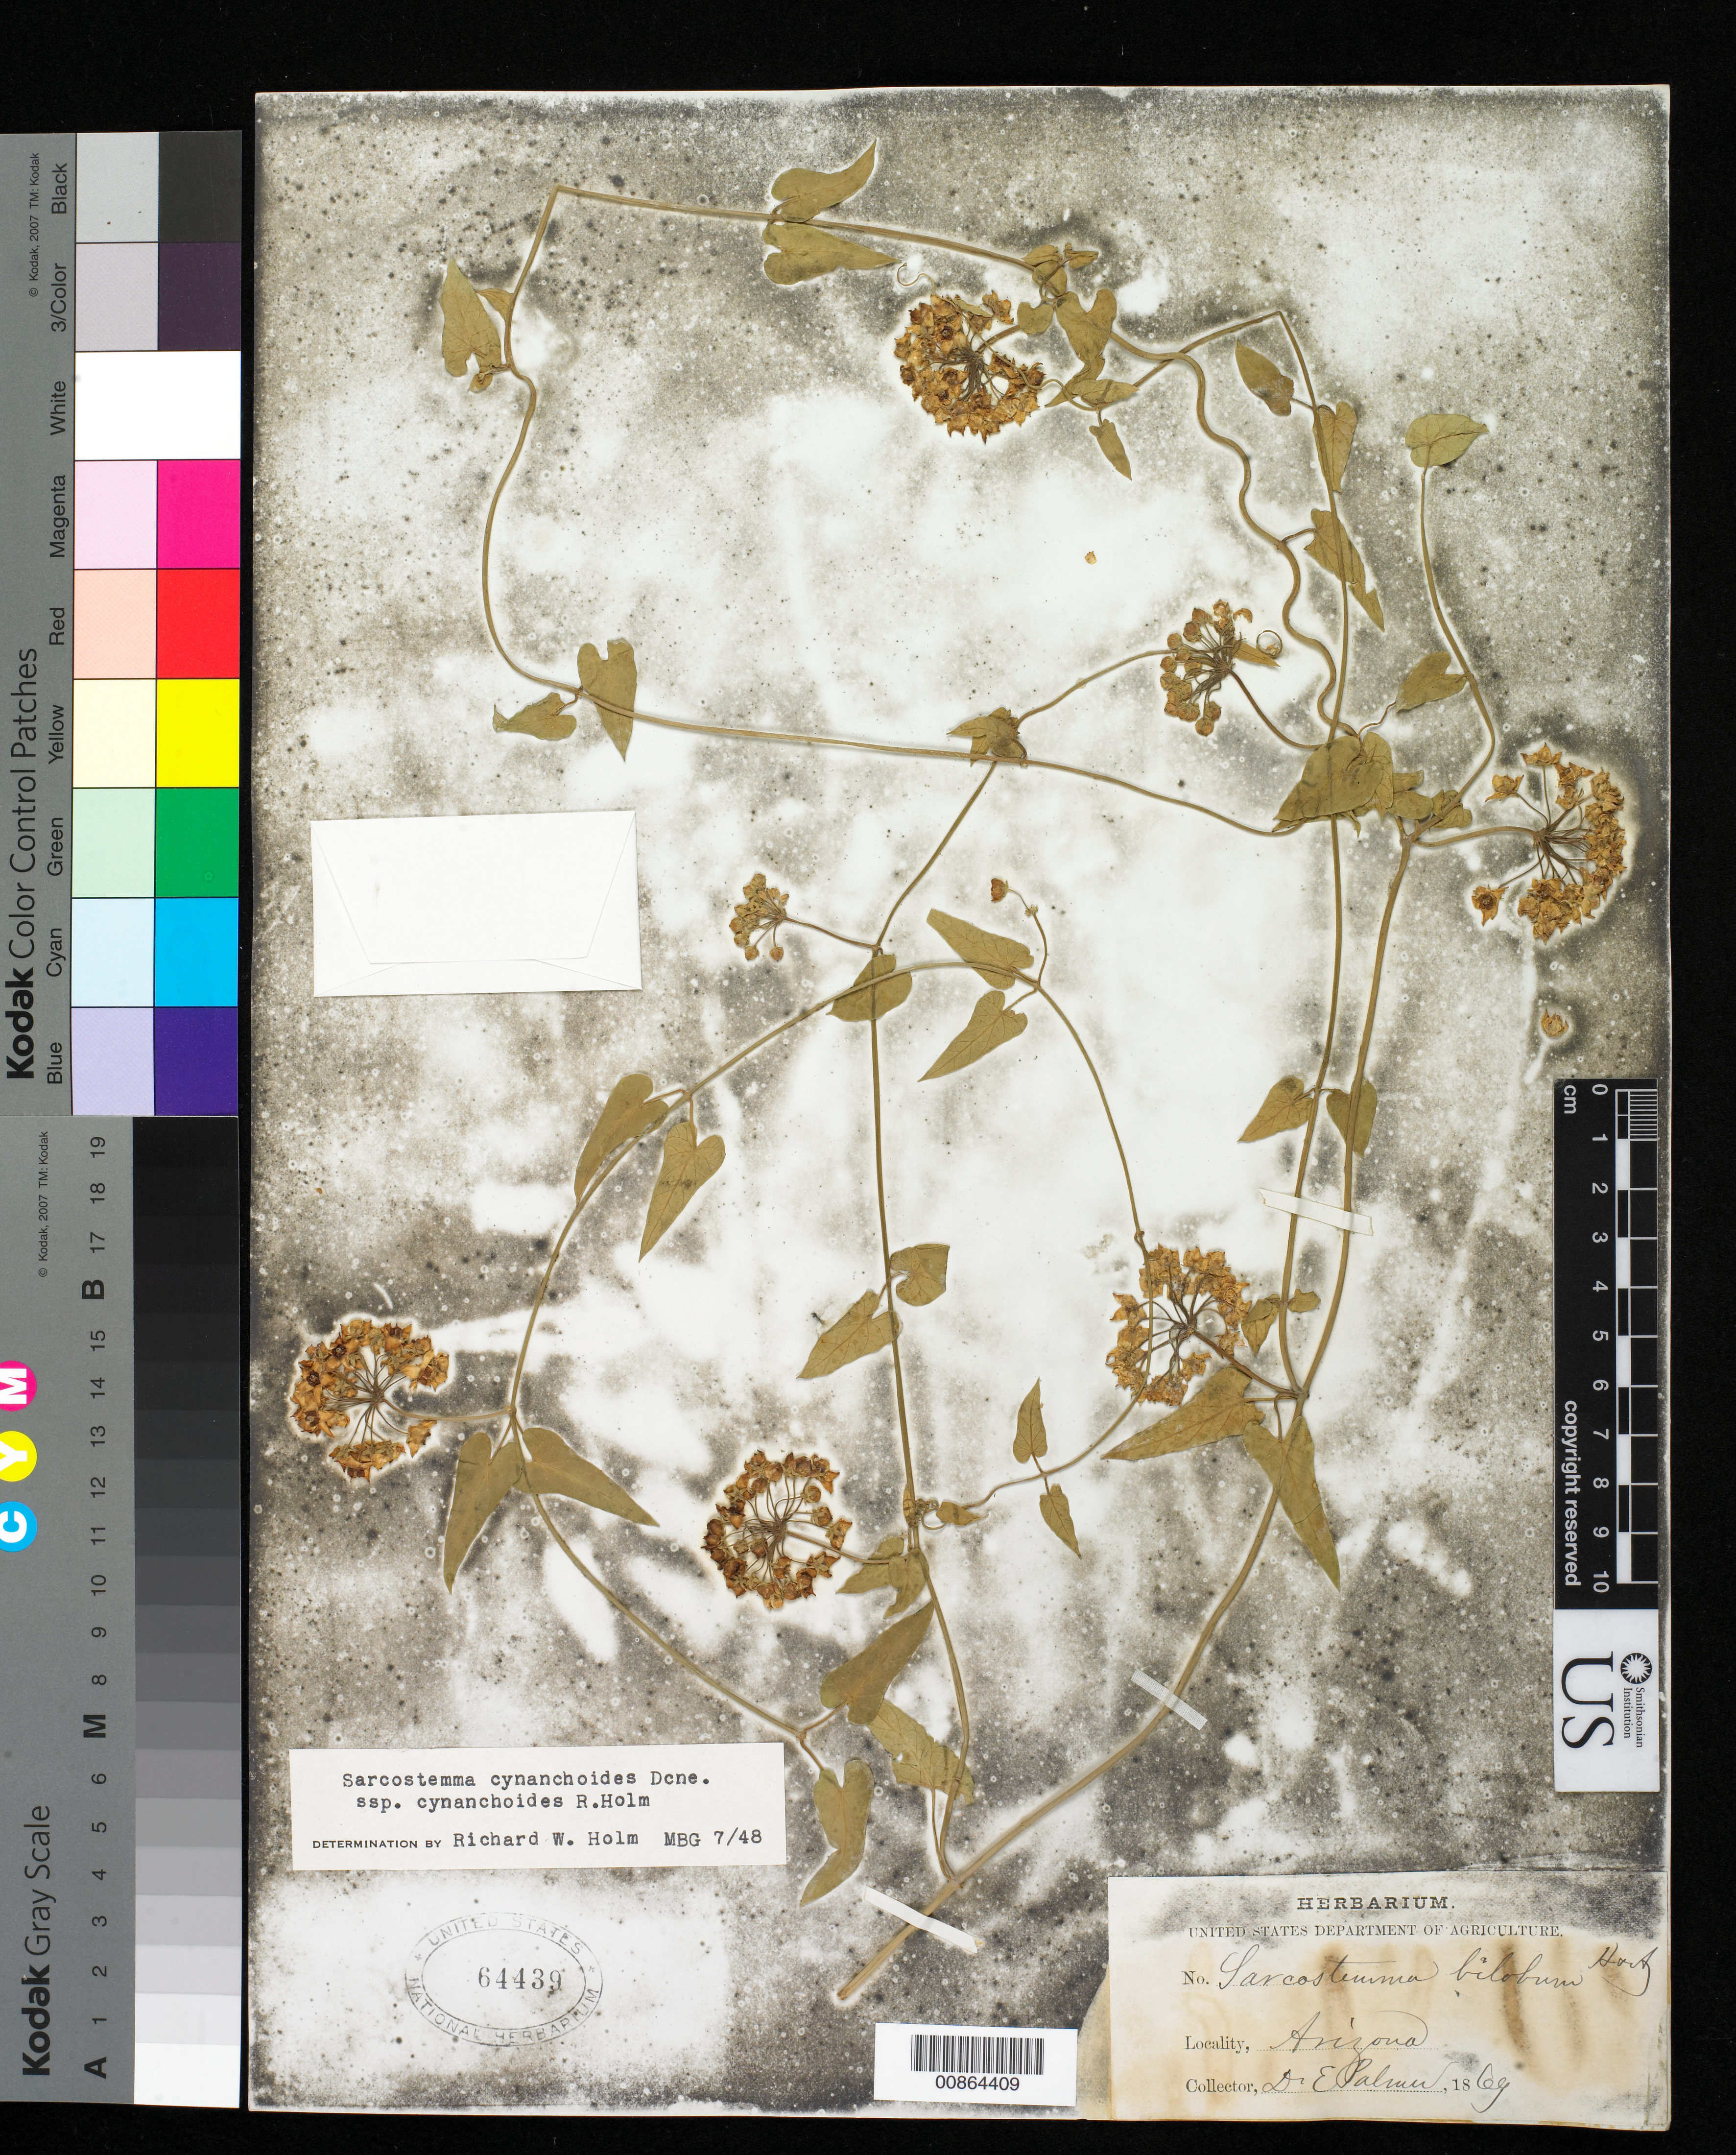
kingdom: Plantae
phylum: Tracheophyta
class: Magnoliopsida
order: Gentianales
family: Apocynaceae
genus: Sarcostemma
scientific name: Sarcostemma cynanchoides subsp. cynanchoides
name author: Decne.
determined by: Holm, R. W., (MO), Missouri Botanical Garden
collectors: E. Palmer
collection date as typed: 1869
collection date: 1869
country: United States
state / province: Arizona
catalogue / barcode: US 64439